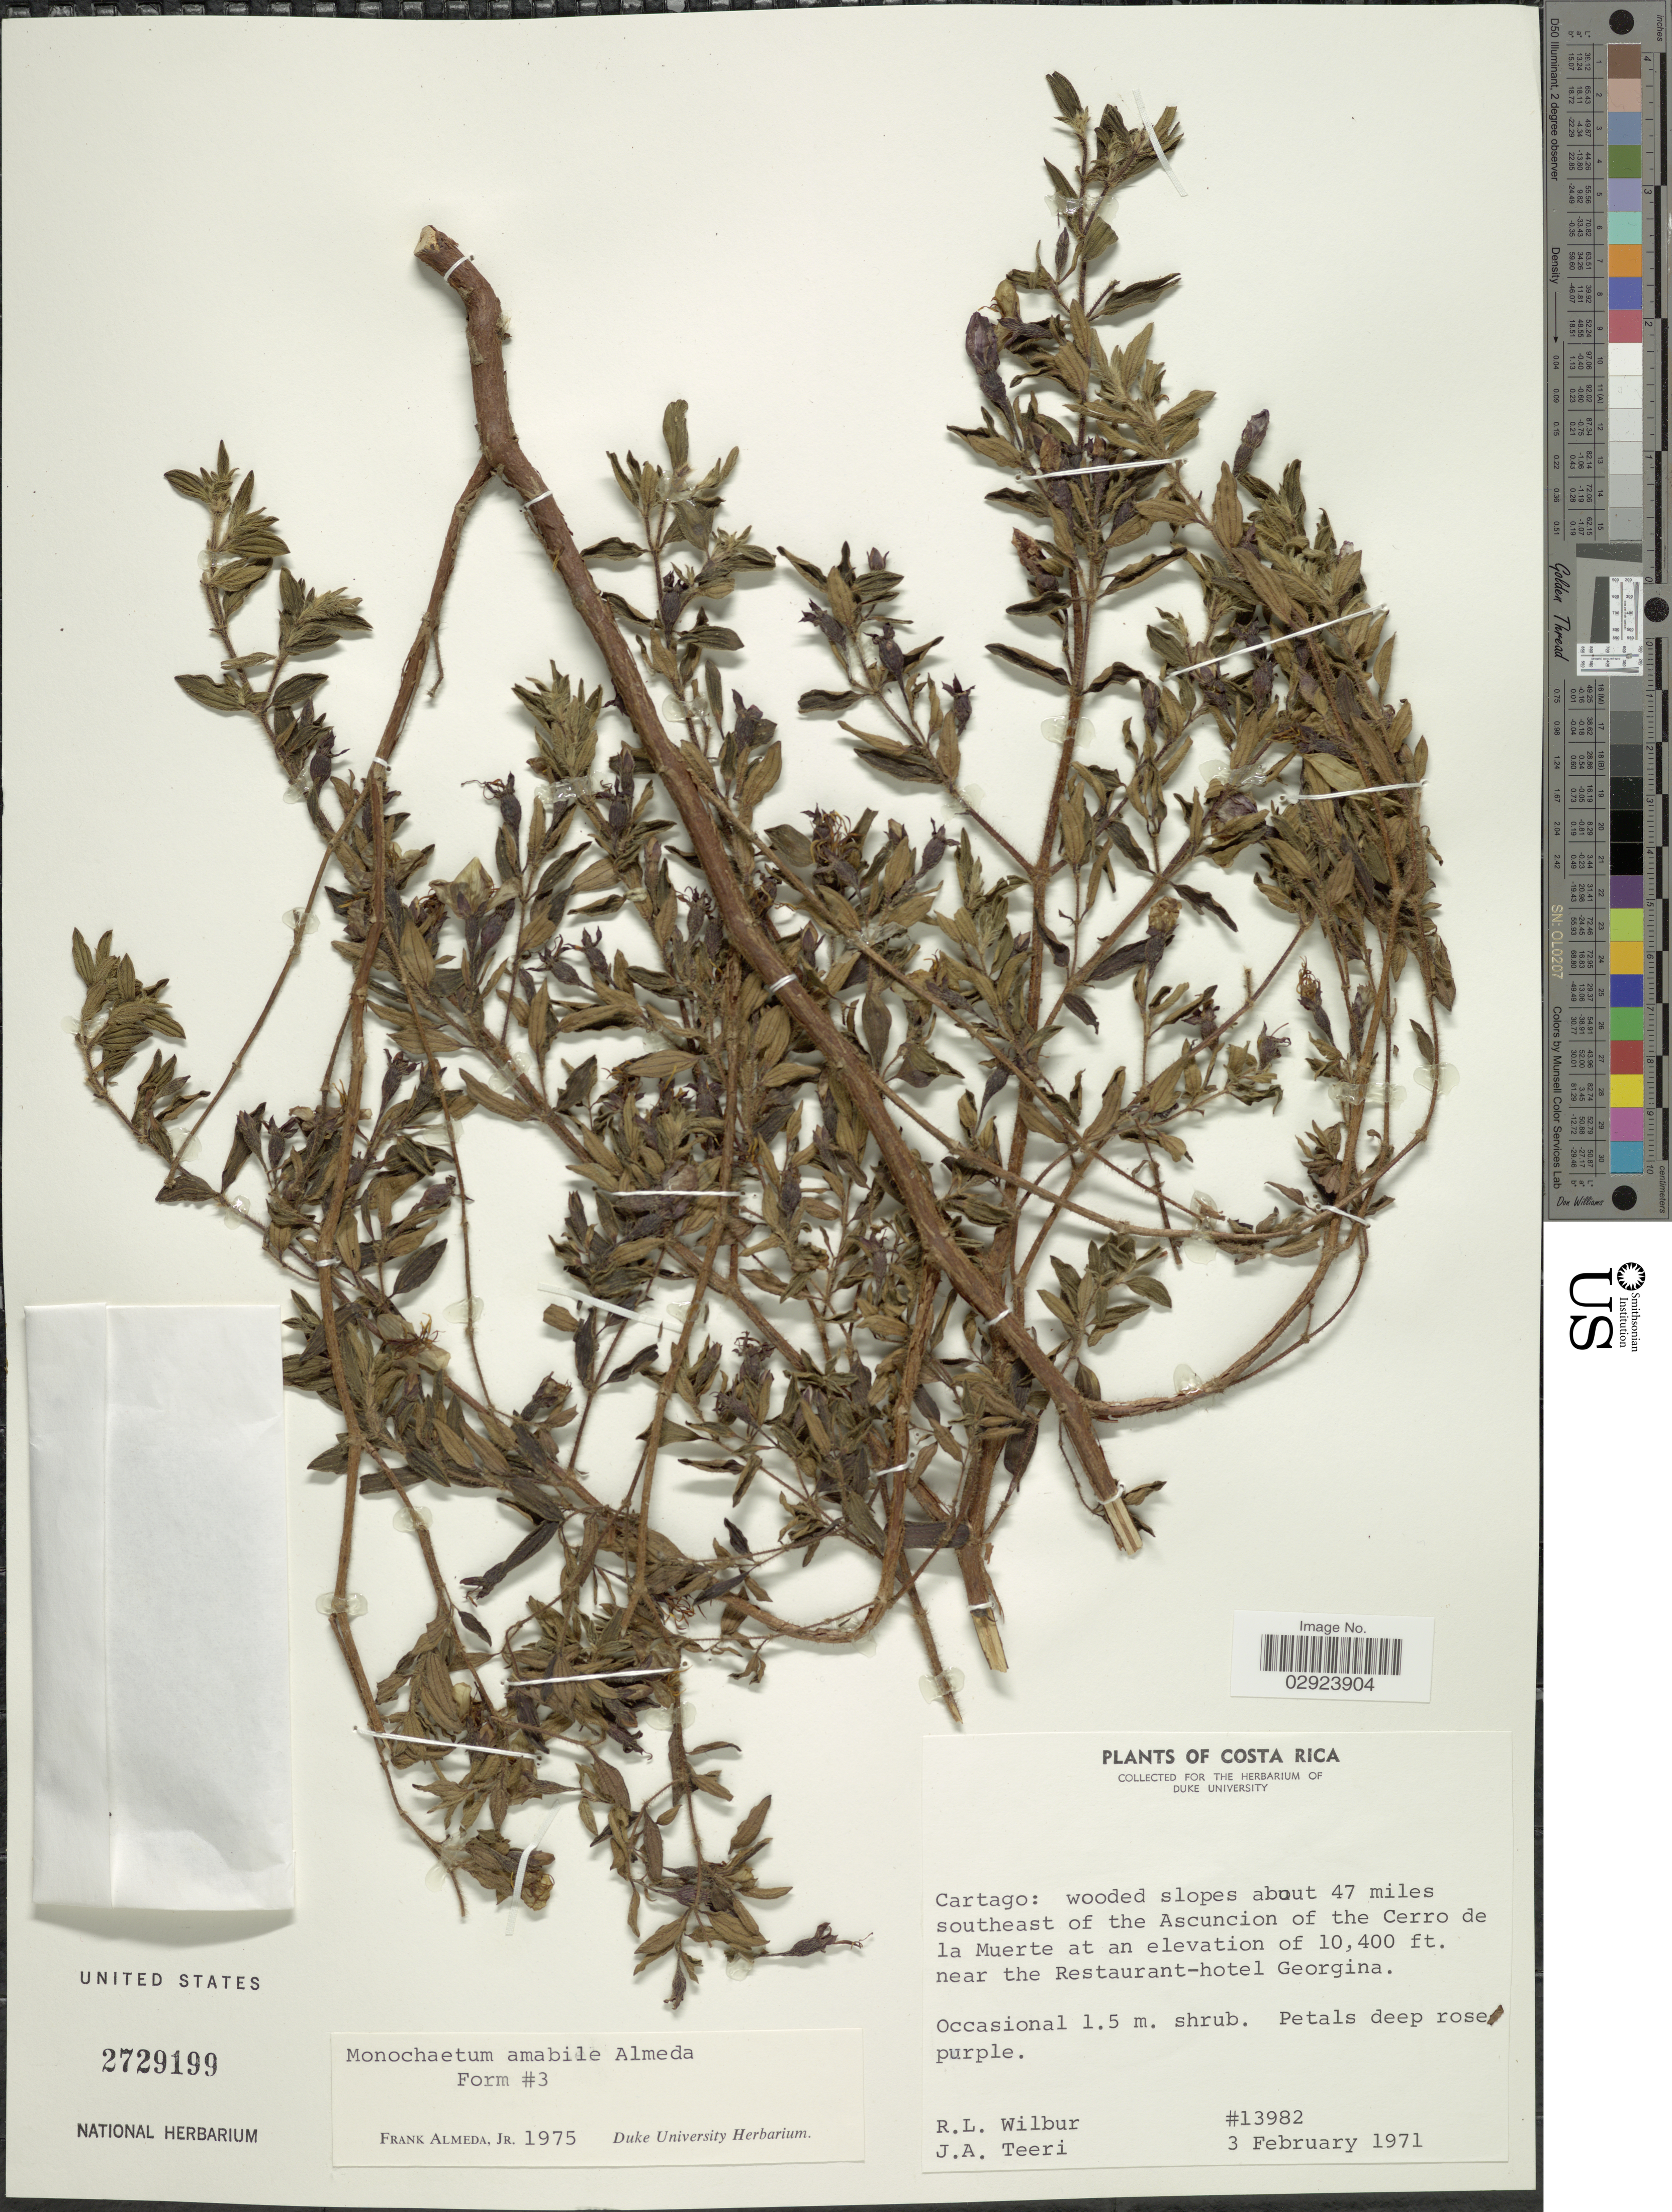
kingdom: Plantae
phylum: Tracheophyta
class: Magnoliopsida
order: Myrtales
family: Melastomataceae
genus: Monochaetum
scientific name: Monochaetum amabile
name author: Almeda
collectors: R. L. Wilbur & J. Teeri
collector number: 13982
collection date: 1971-02-03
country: Costa Rica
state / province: Cartago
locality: Wooded slopes about 47 miles southeast of the Ascuncion of the Cerro de la Muerte. Near the Restaurant-hotel Georgina.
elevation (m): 3170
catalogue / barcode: US 2729199